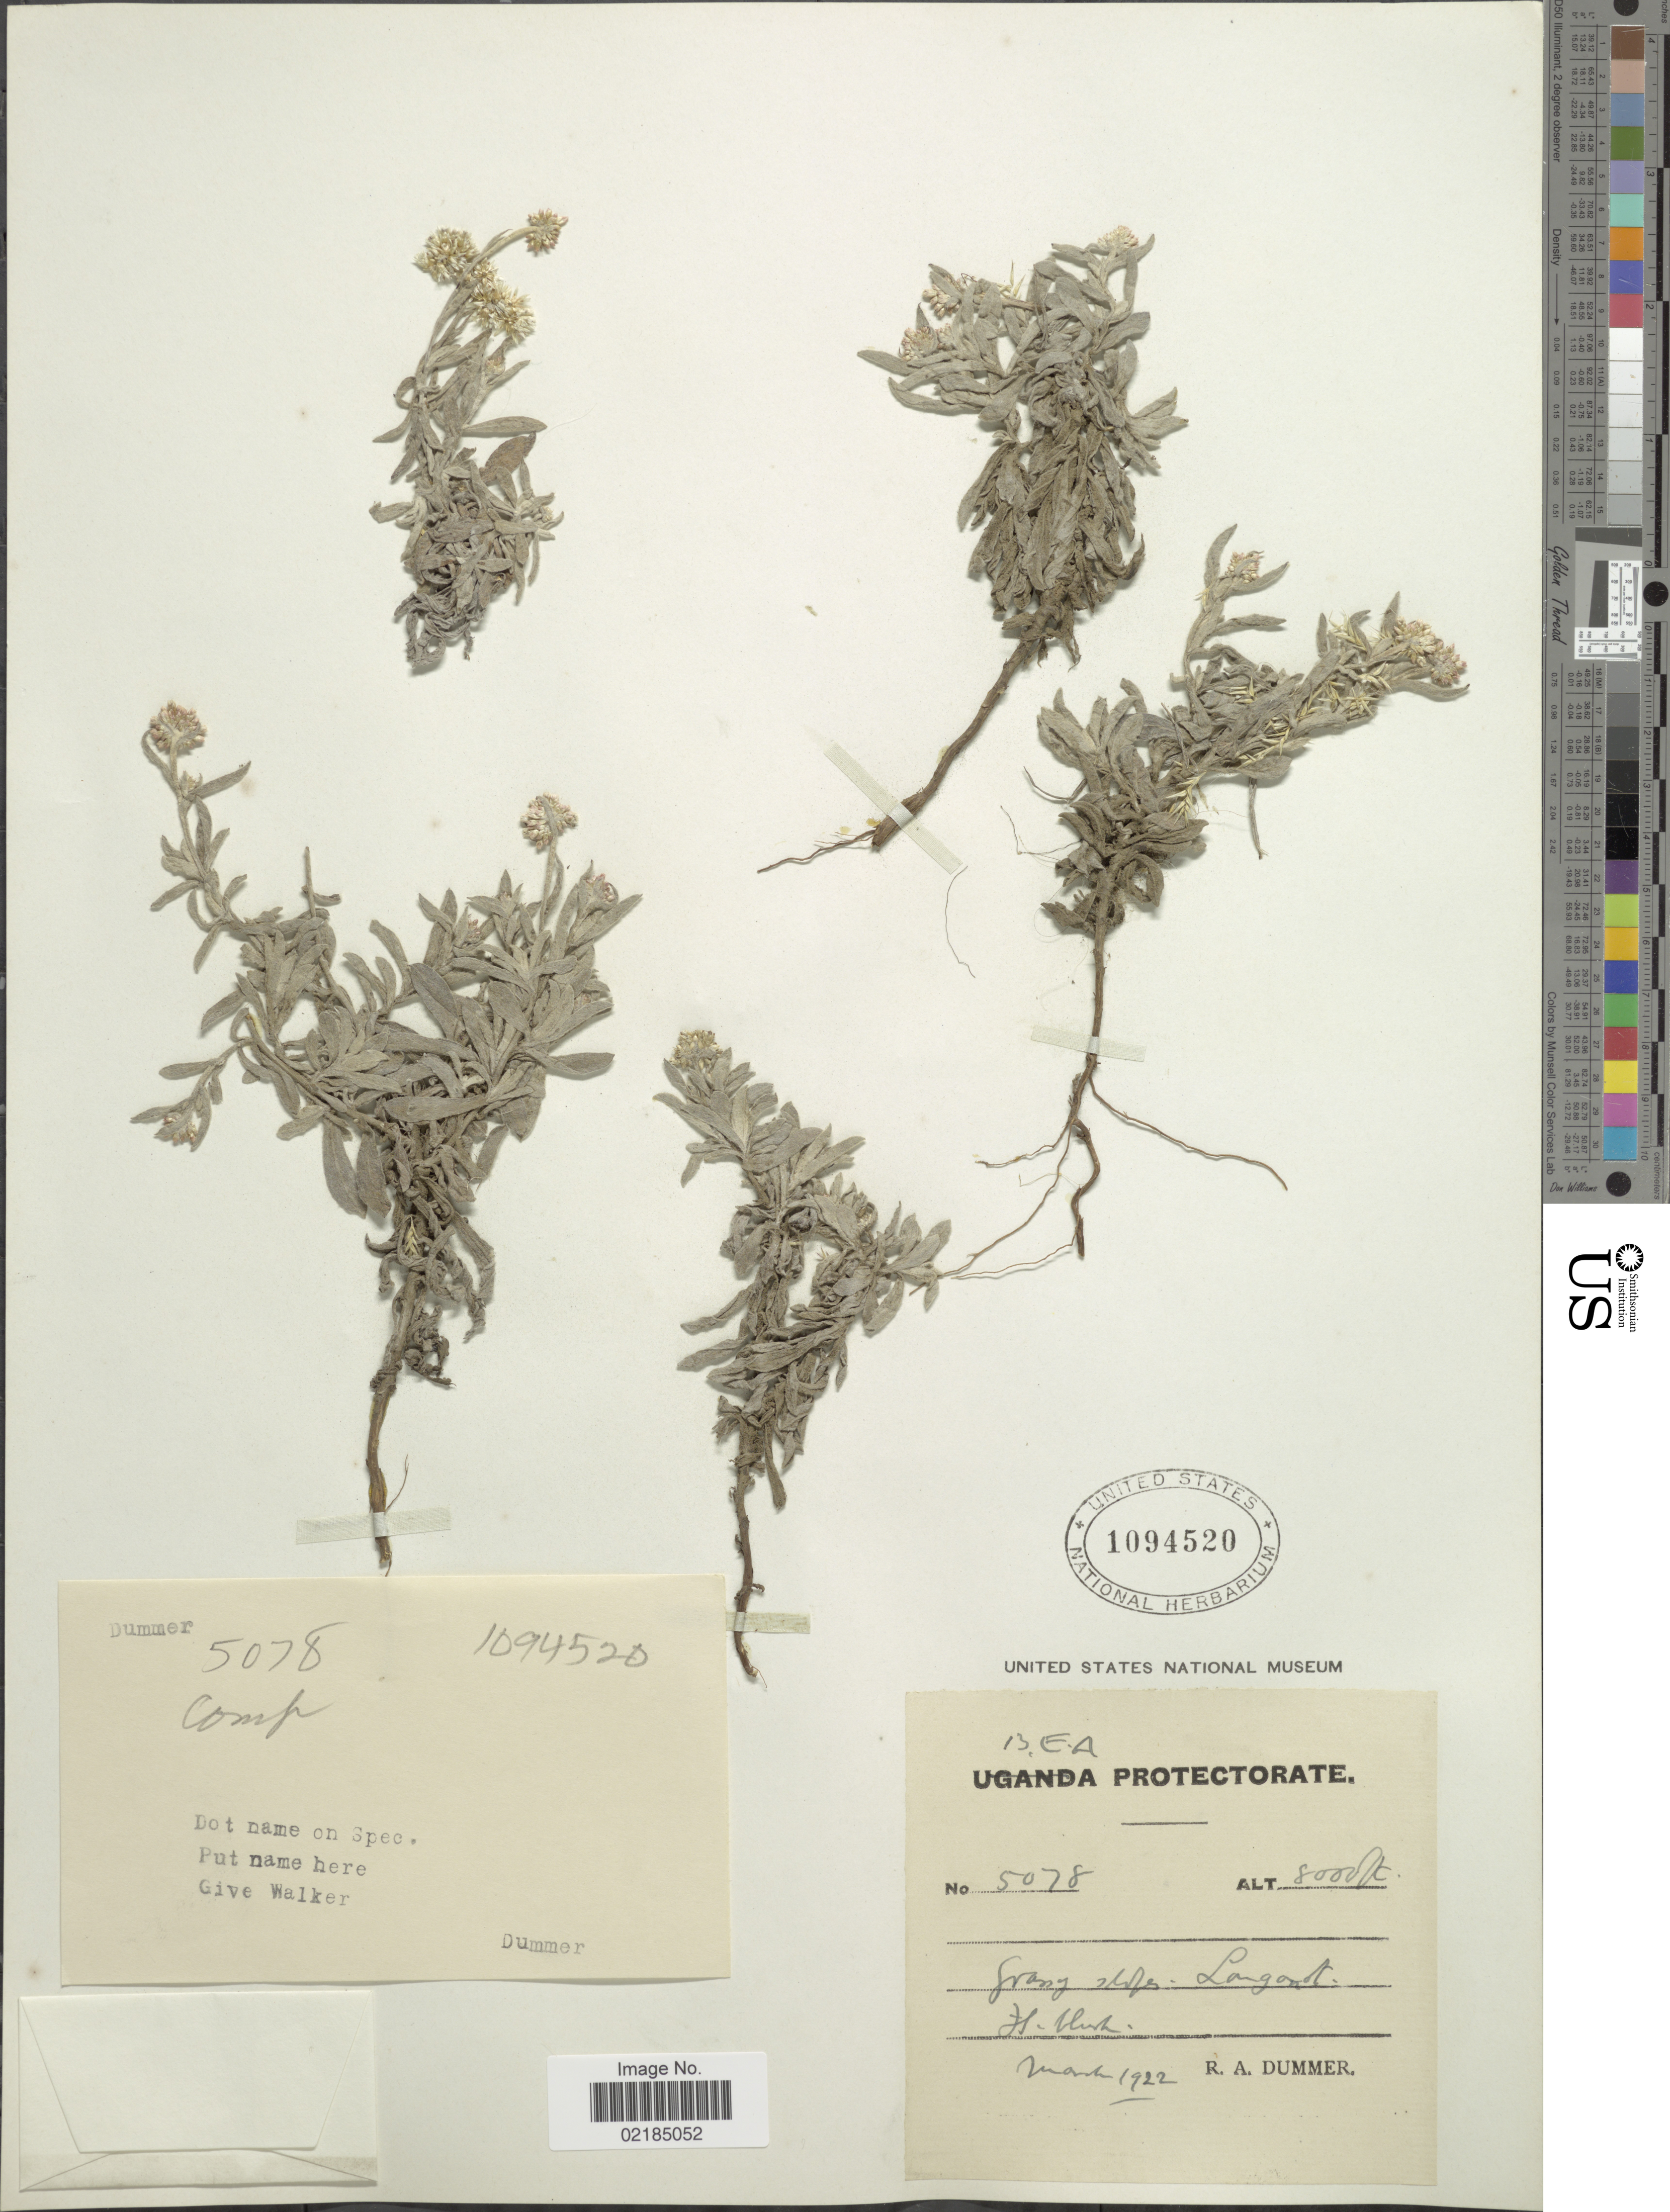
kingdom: Plantae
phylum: Tracheophyta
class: Magnoliopsida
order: Asterales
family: Asteraceae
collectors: R. Dümmer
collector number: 5078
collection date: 1922-03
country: Kenya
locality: B.E.A. Protectorate. Grassy slopes. Longmont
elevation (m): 2438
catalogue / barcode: US 1094520